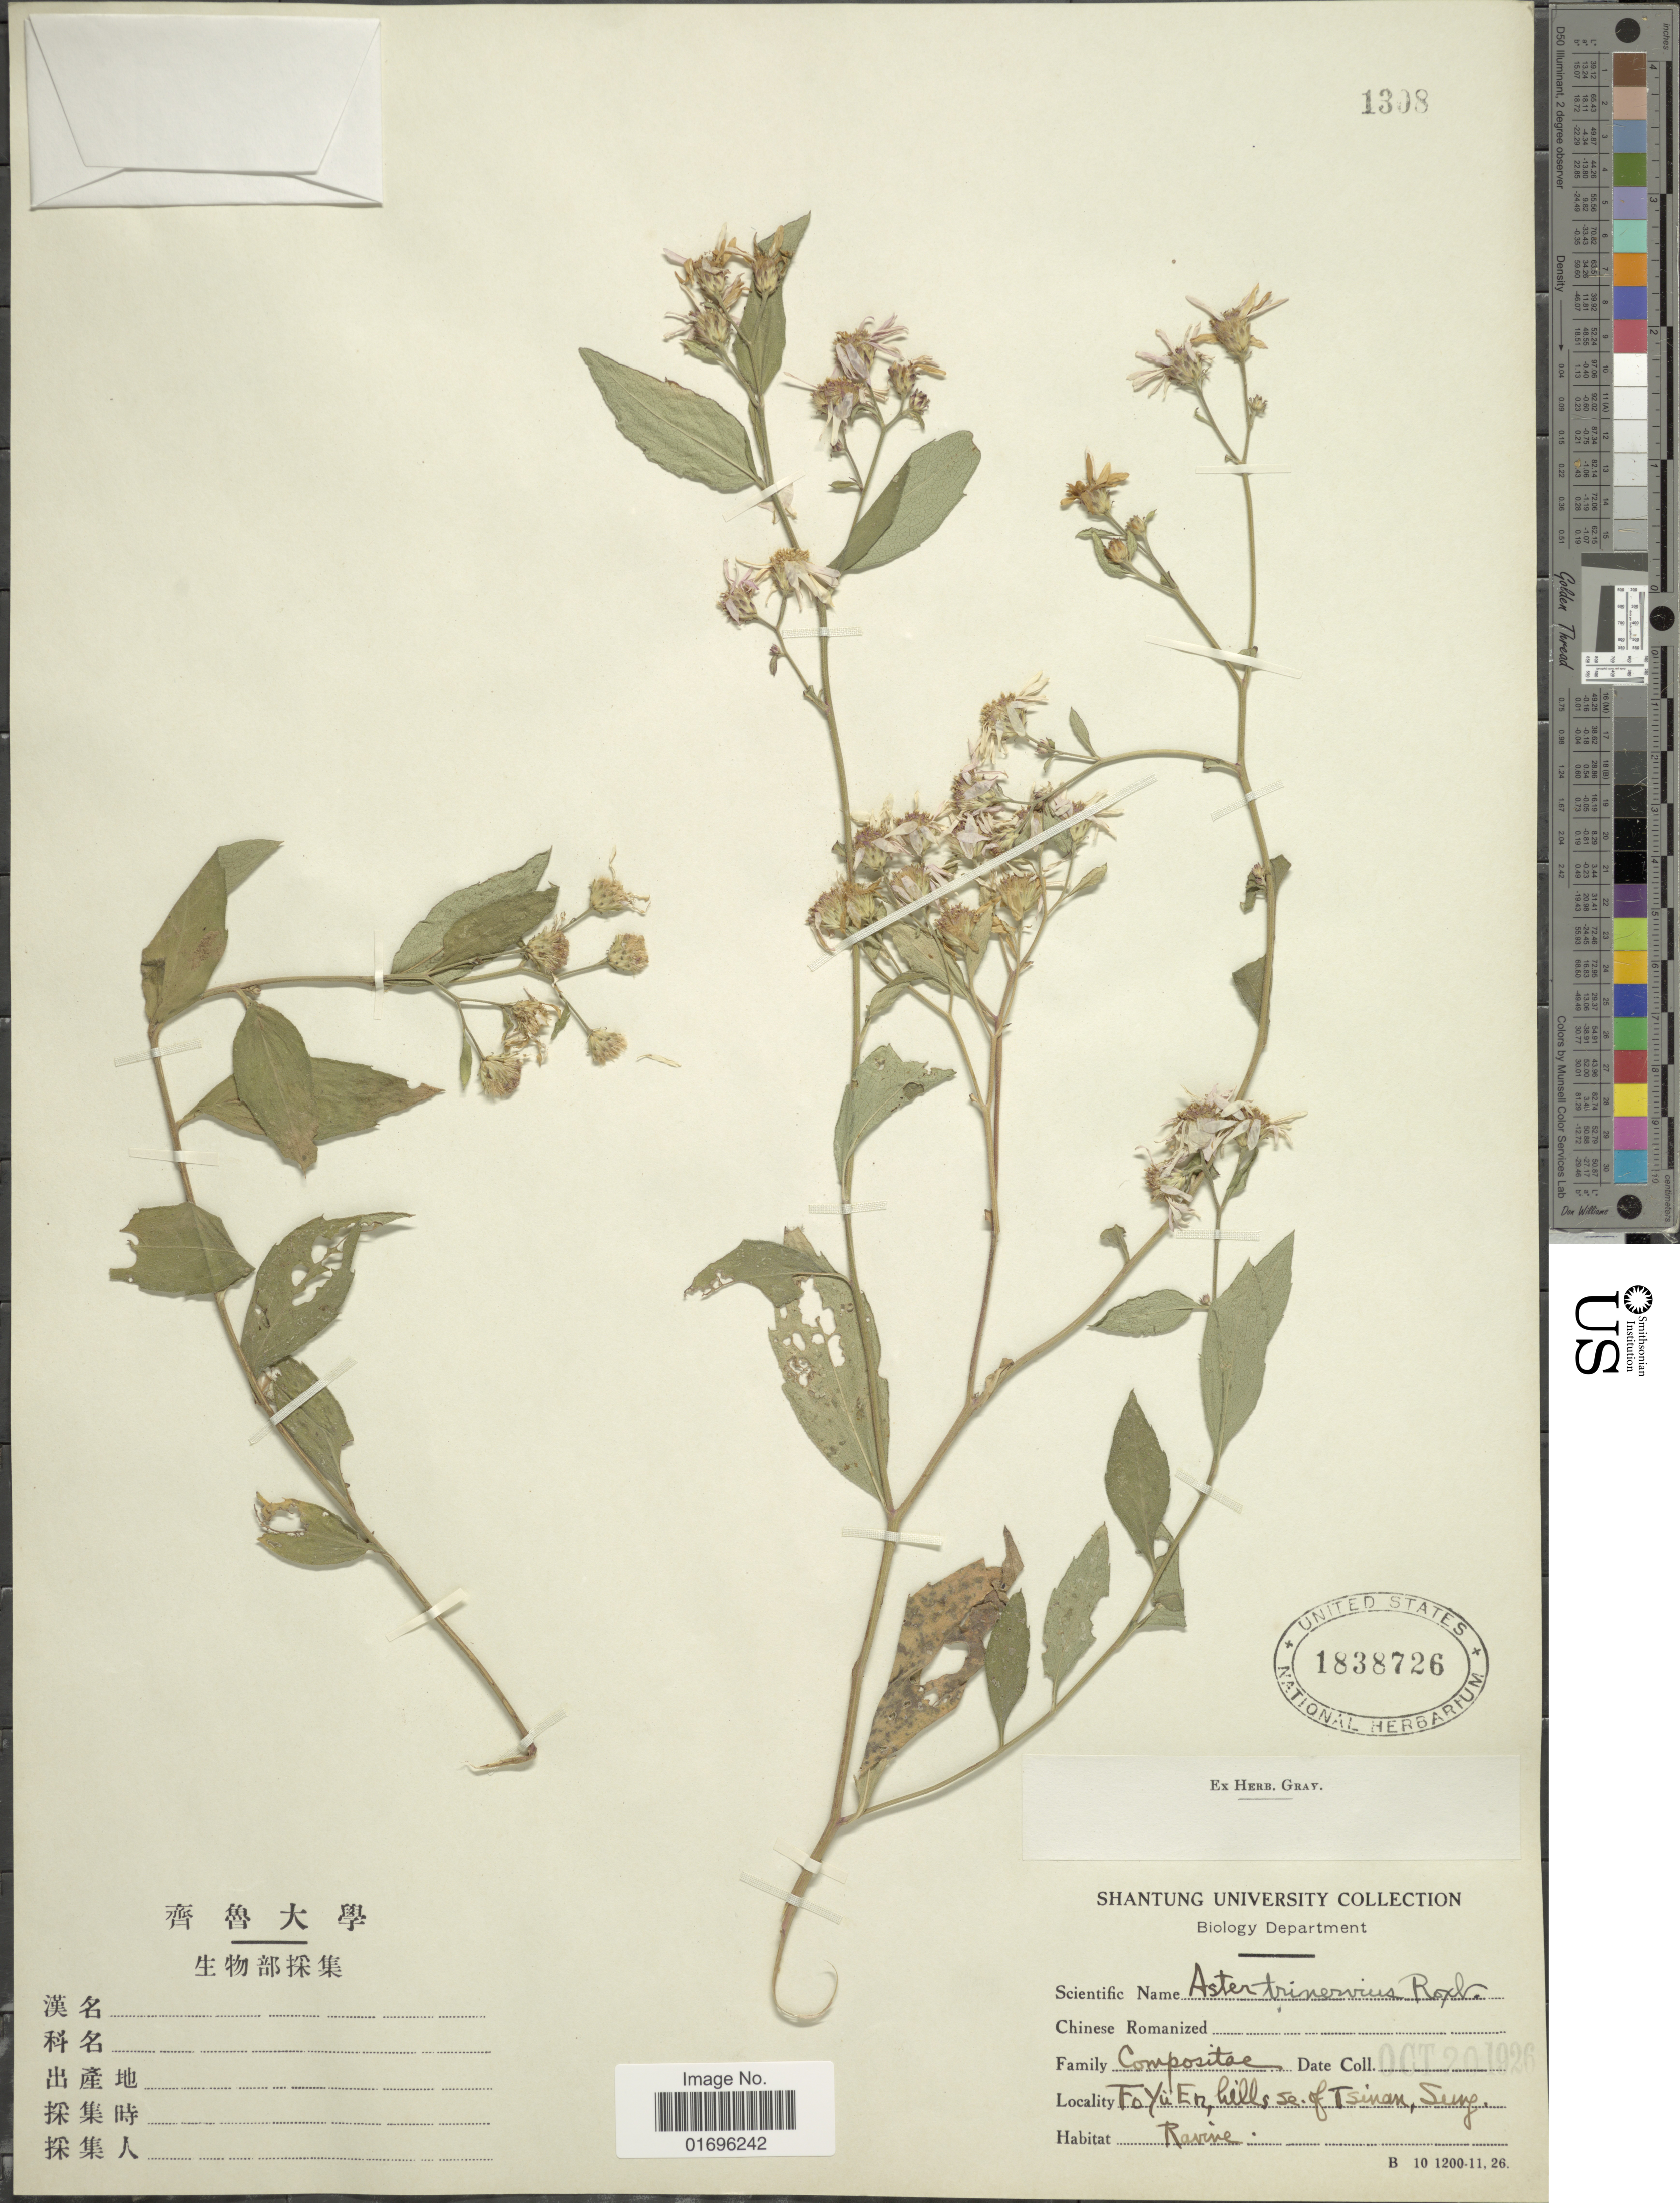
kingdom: Plantae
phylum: Tracheophyta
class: Magnoliopsida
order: Asterales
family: Asteraceae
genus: Aster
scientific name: Aster ageratoides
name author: Turcz.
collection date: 1926-10-20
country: China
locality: Fo Yú En, hills se. of Tsinan, Sung.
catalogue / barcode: US 1838726